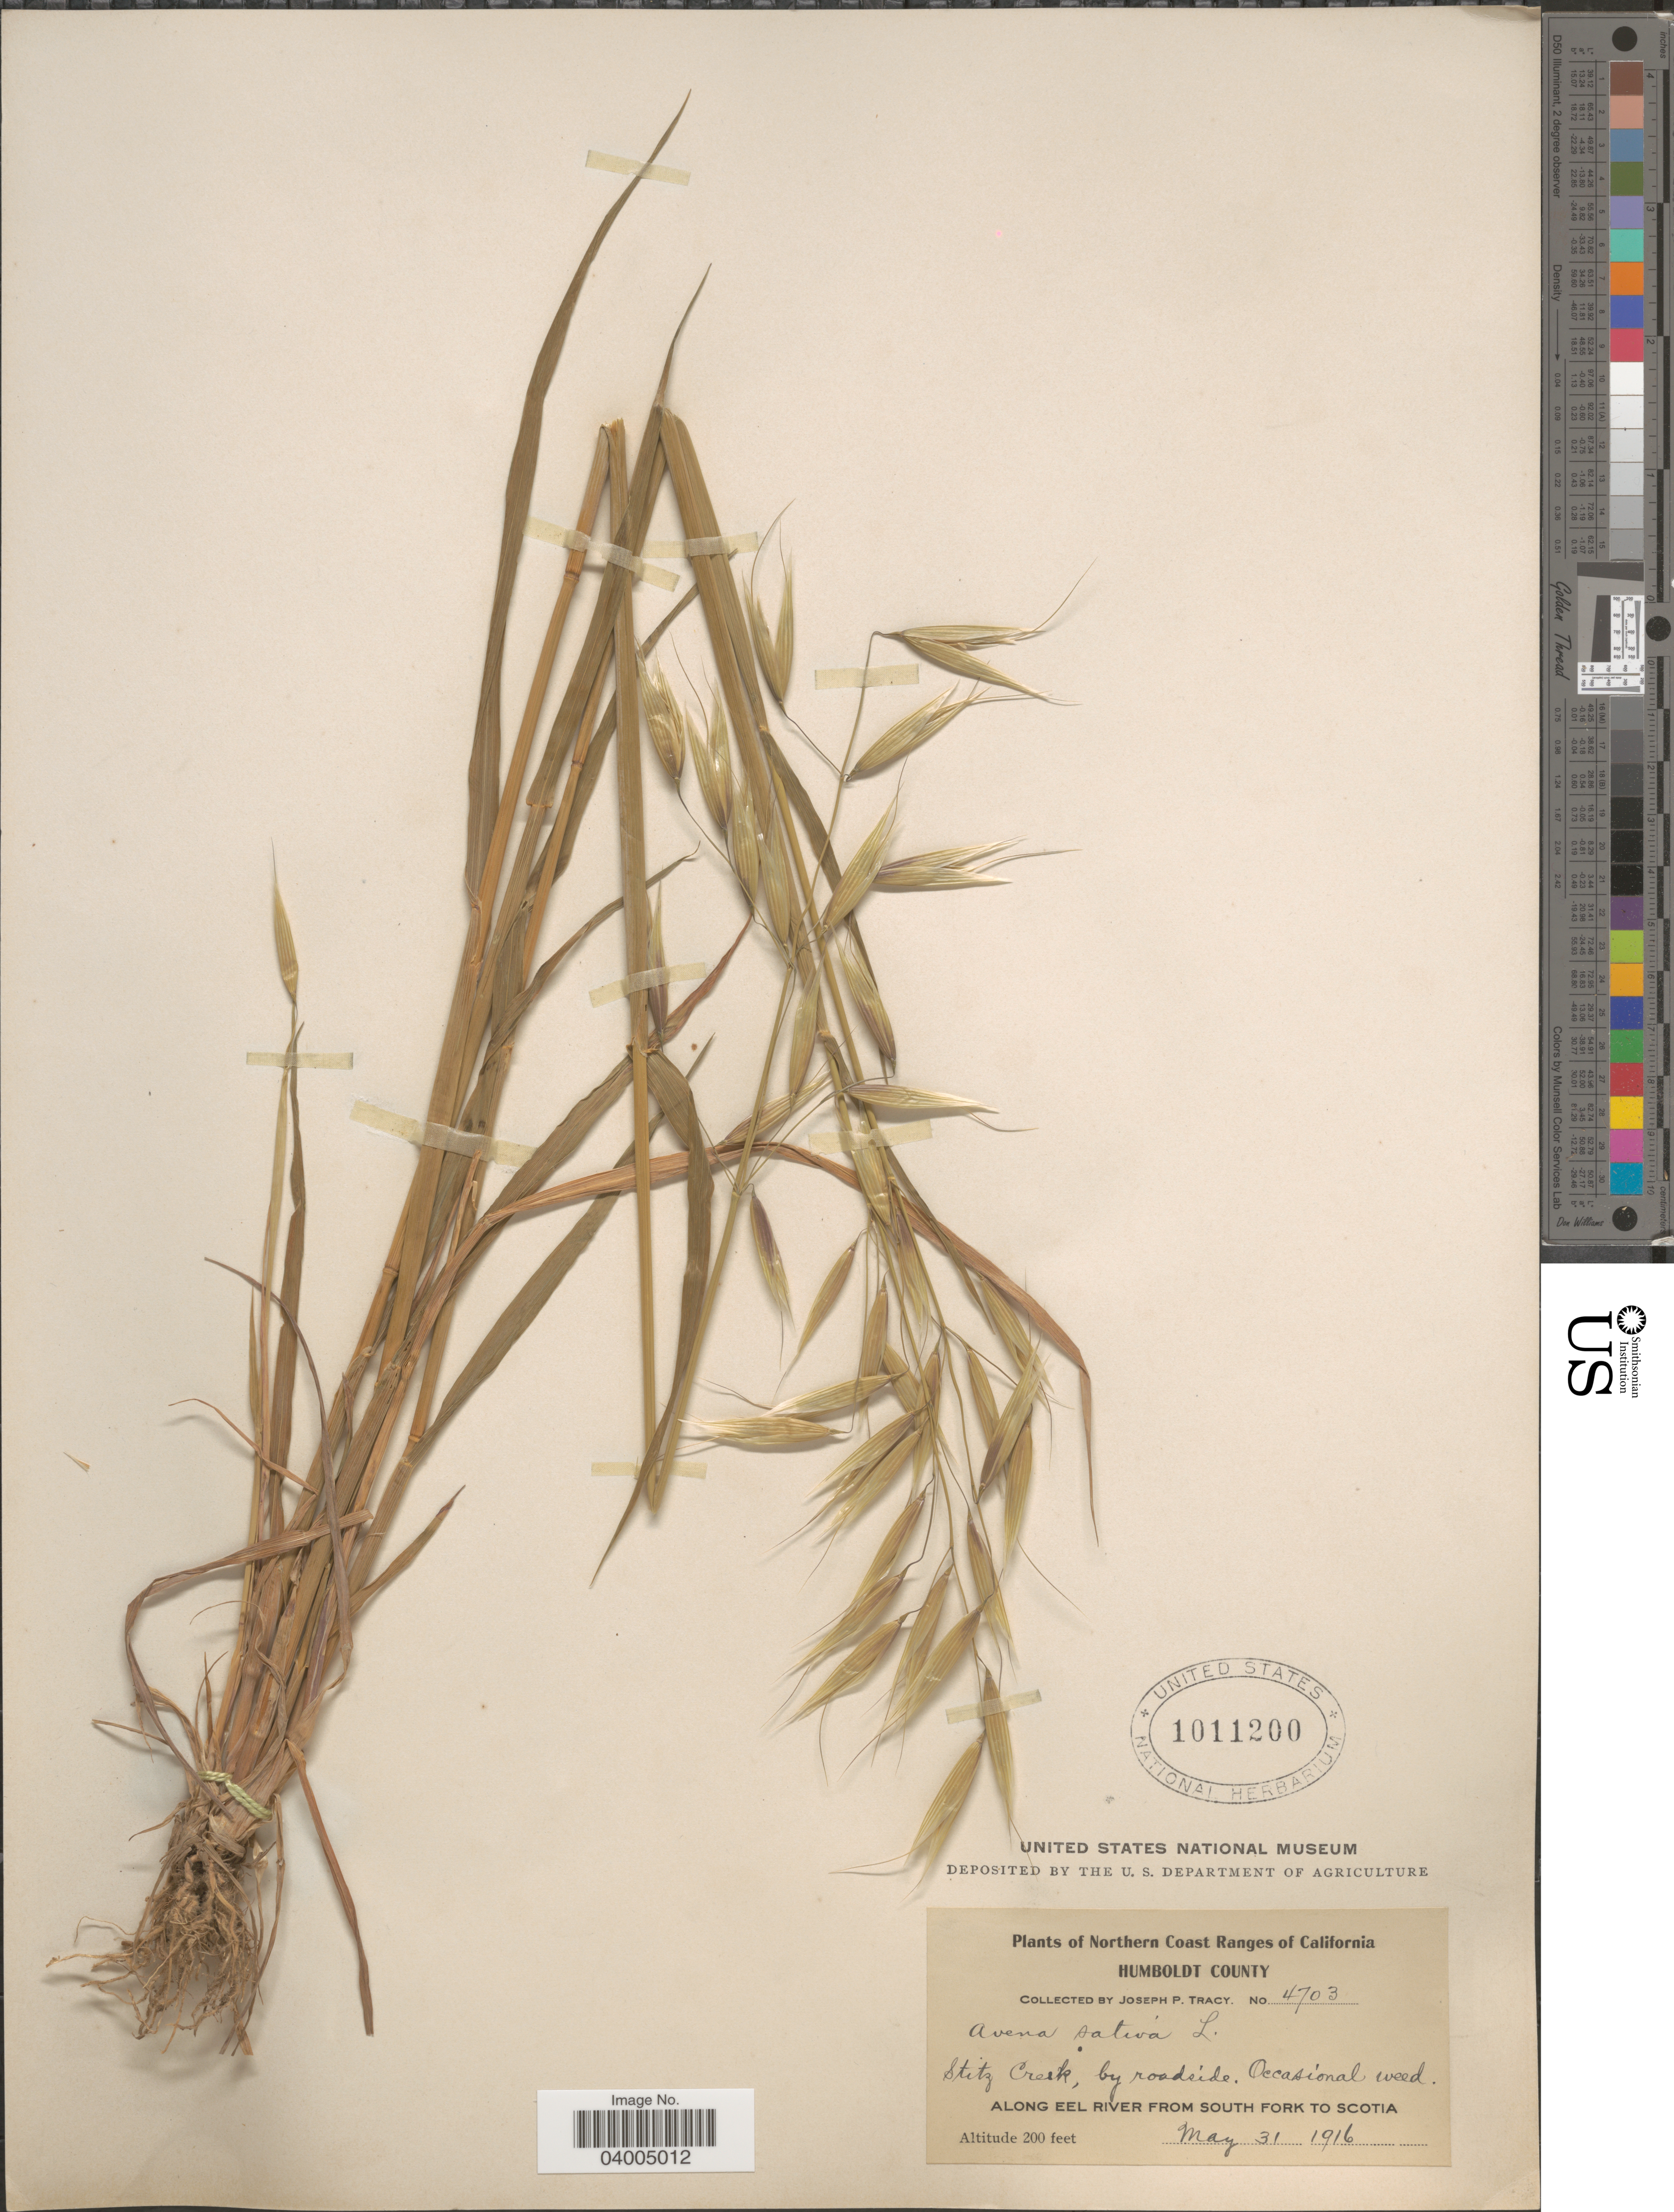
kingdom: Plantae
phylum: Tracheophyta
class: Liliopsida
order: Poales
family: Poaceae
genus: Avena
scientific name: Avena sativa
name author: L.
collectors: J. Tracy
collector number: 4703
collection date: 1916-05-31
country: United States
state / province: California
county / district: Humboldt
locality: Northern Coast Ranges of California. Humboldt County. Stitz Creek, by roadside. Along Eel River from South Fork to Scotia.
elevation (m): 61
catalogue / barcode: US 1011200